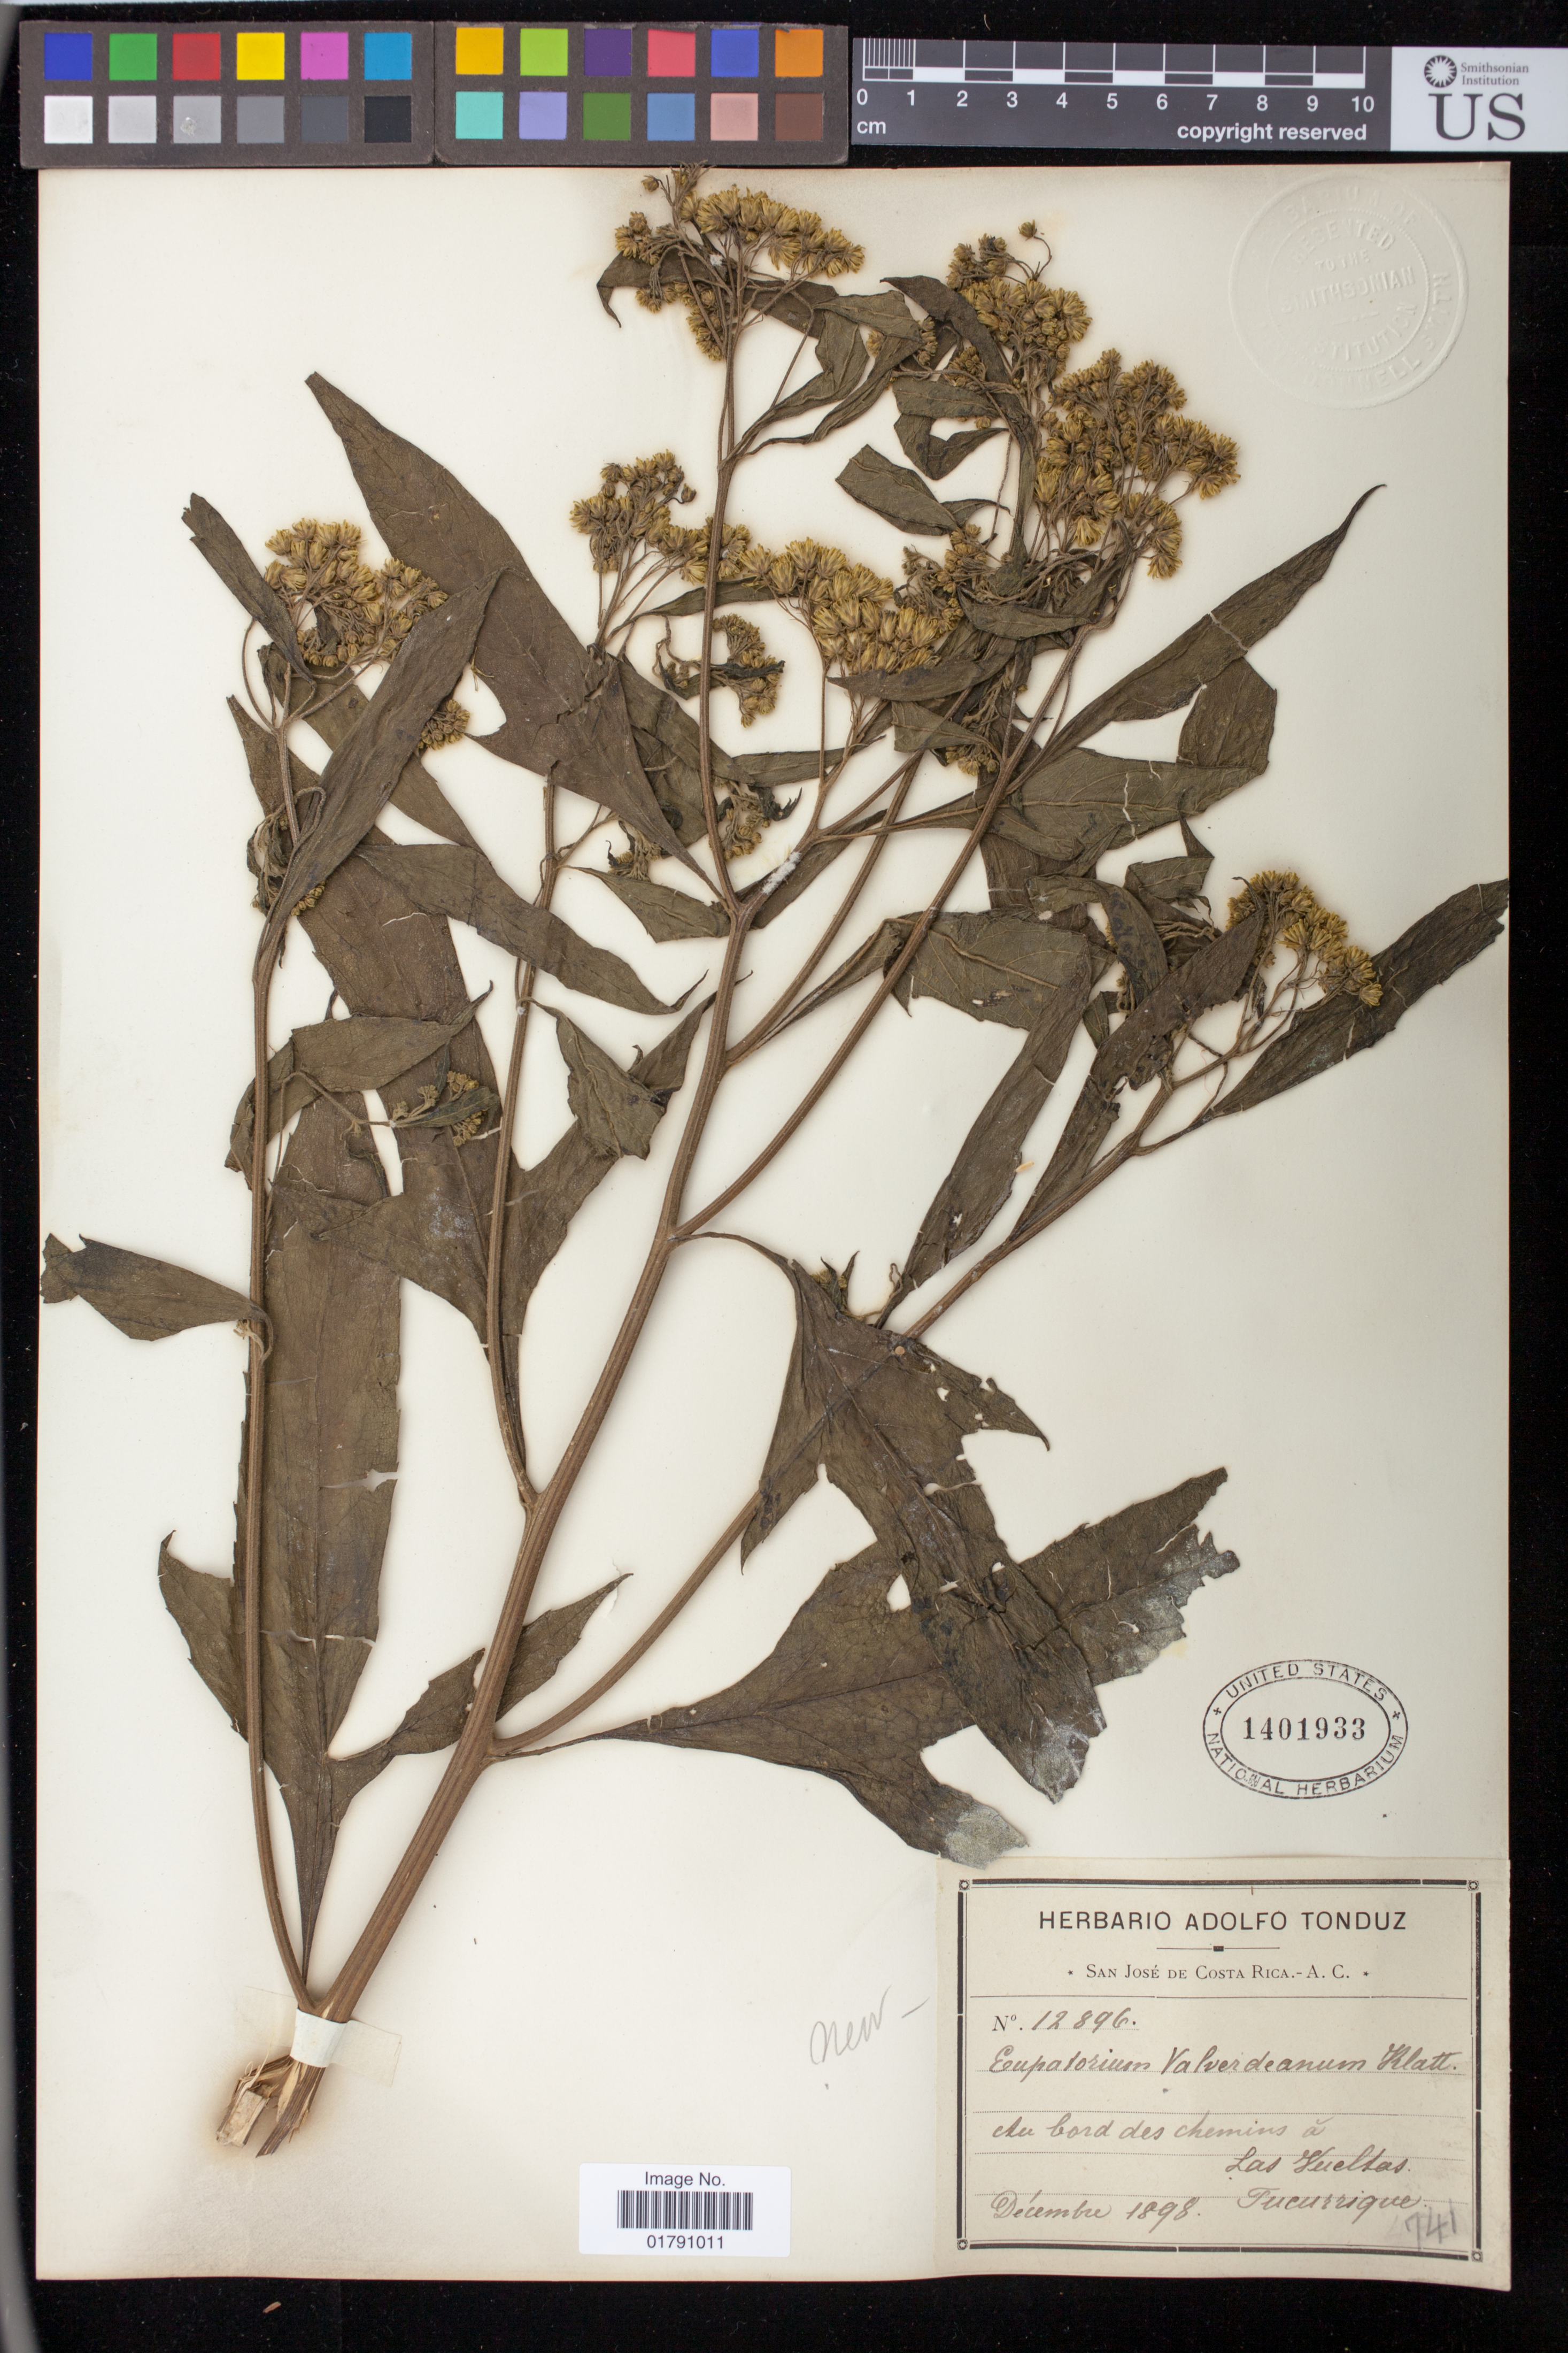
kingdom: Plantae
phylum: Tracheophyta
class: Magnoliopsida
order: Asterales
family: Asteraceae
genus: Neurolaena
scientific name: Neurolaena lobata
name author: (L.) R. Br. ex Cass.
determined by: Bueno, Vinicius Resende, (ICN), Universidade Federal do Rio Grande do Sul (BRAZIL)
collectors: ex Herb. Adolfo Tonduz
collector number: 12896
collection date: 1898-12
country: Costa Rica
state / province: San José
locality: Las Vueltas. Tucurrique.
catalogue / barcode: US 1401933